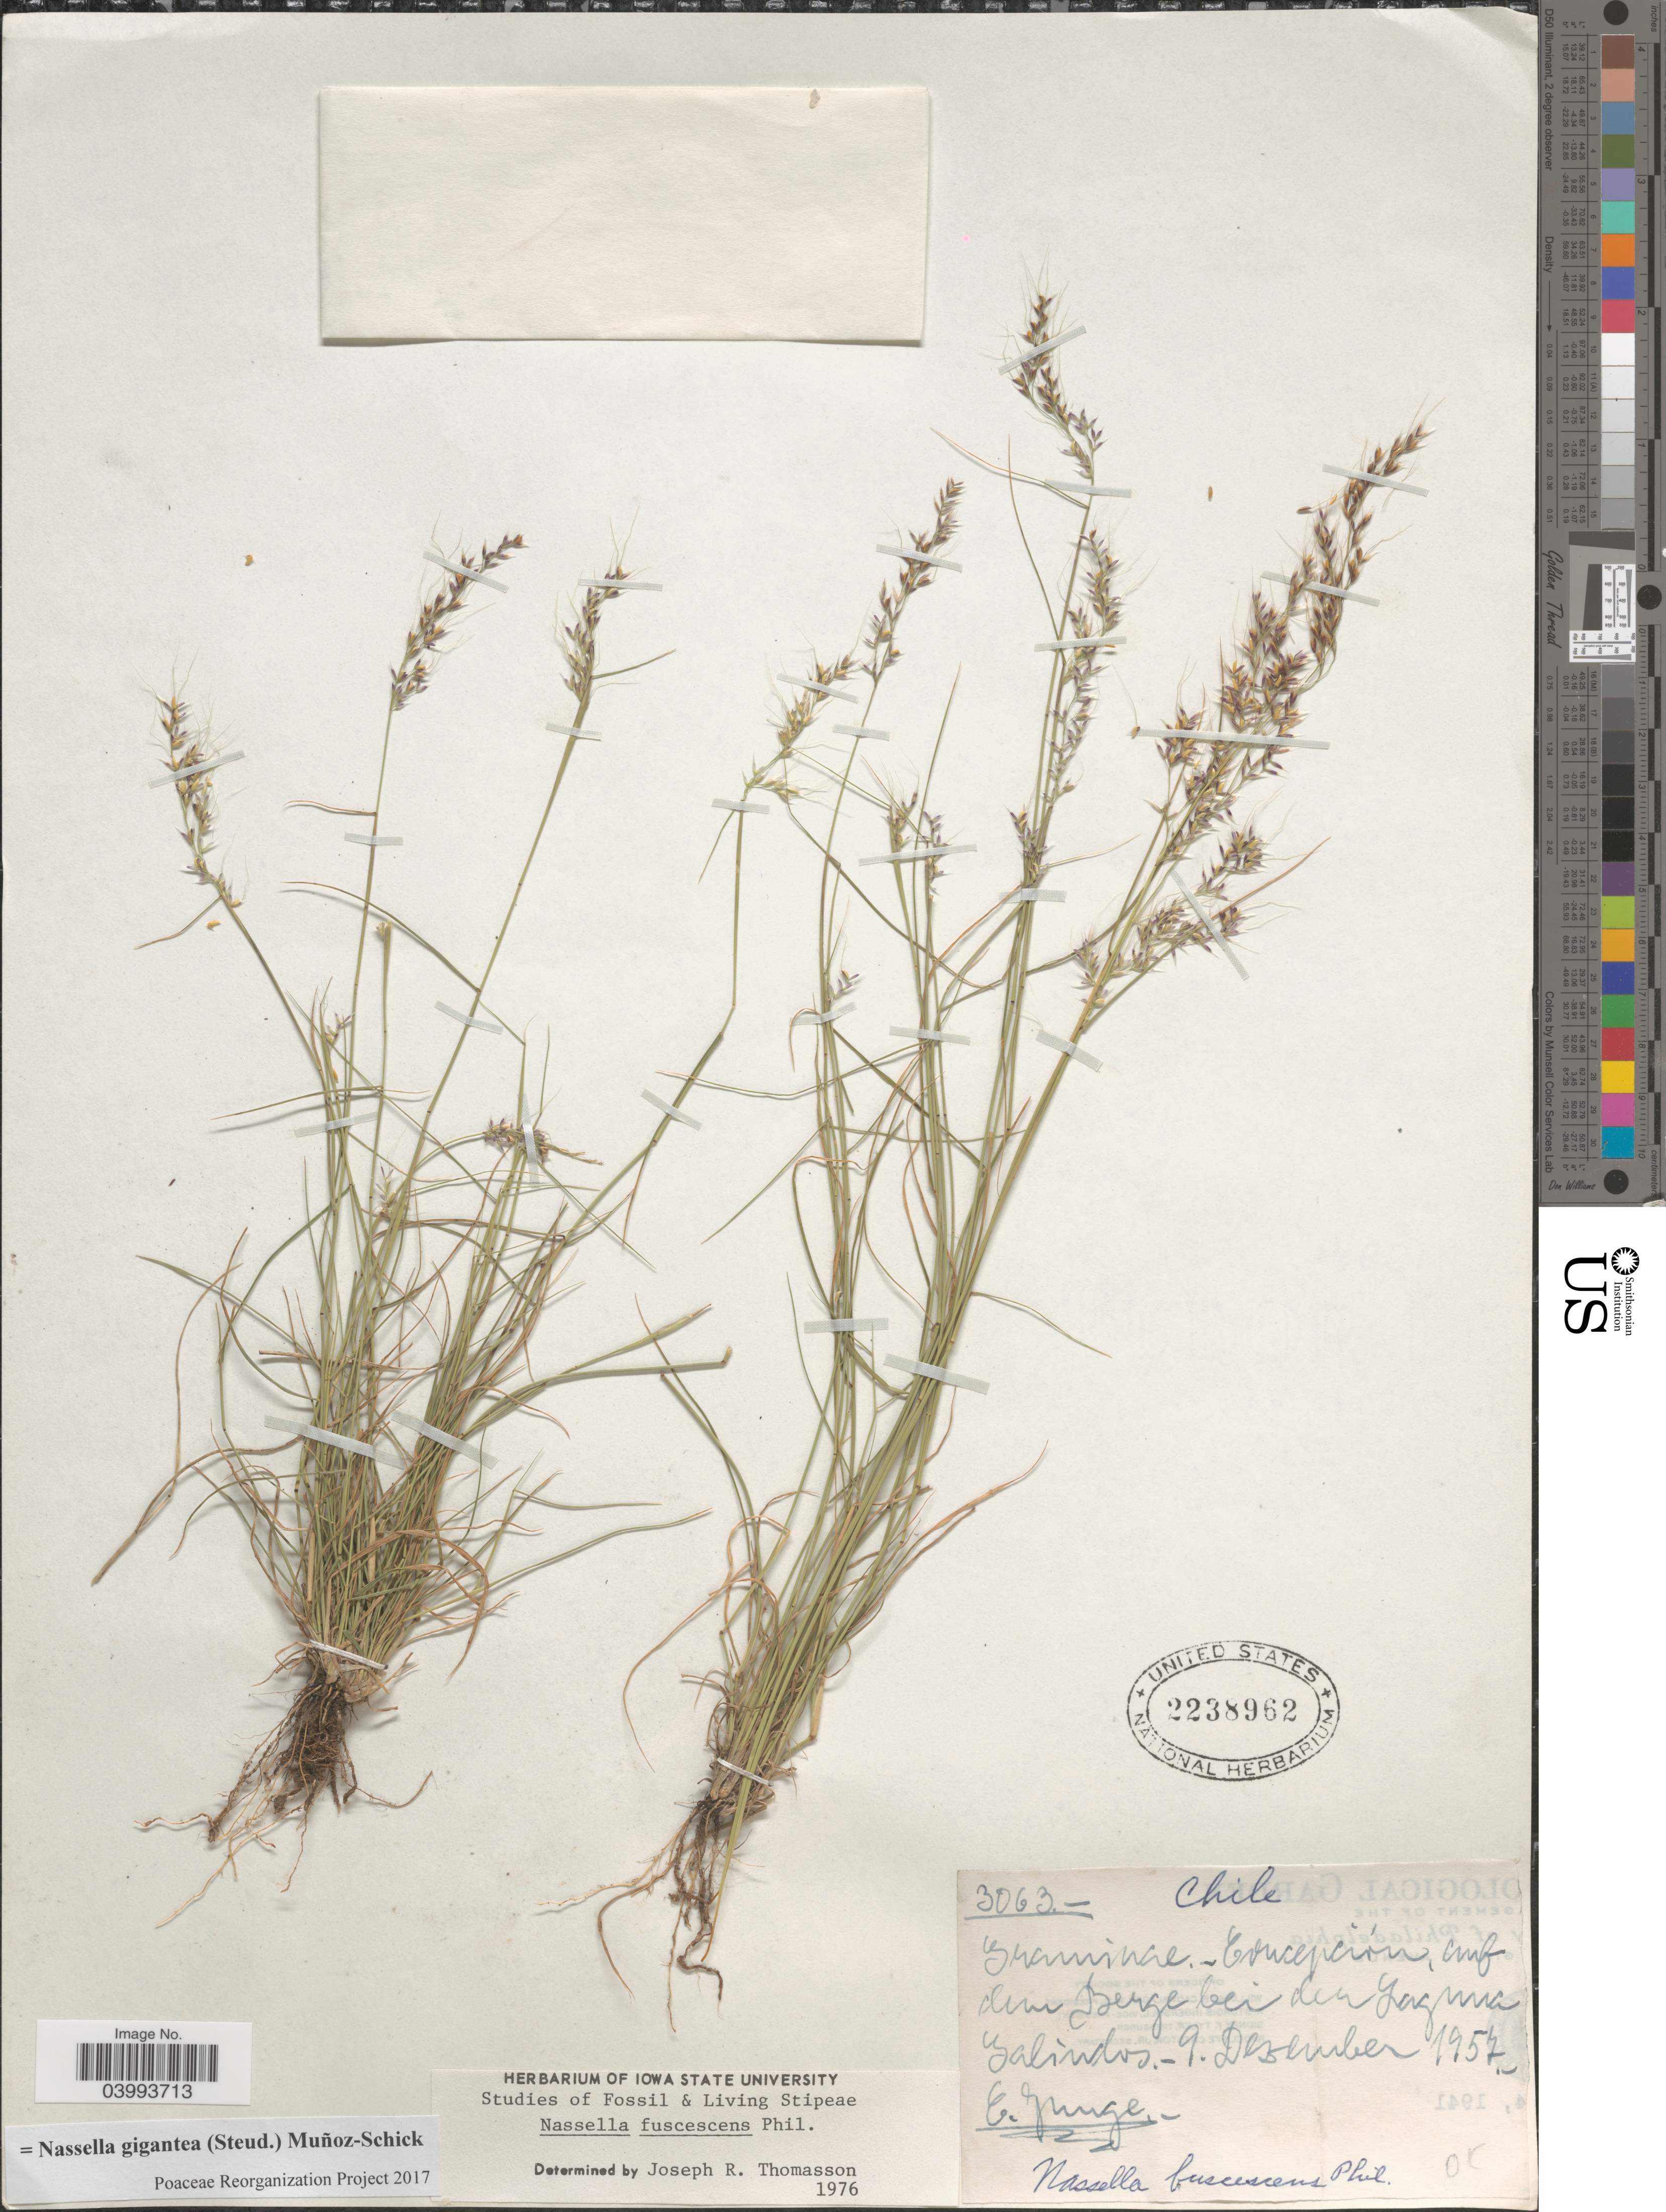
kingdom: Plantae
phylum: Tracheophyta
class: Liliopsida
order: Poales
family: Poaceae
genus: Nassella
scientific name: Nassella gigantea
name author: (Steud.) Muñoz-Schick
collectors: E. Junge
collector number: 3063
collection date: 1957-12-09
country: Chile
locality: Concepción, auf dem Berge bei den Laguna Galindos.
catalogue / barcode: US 2238962